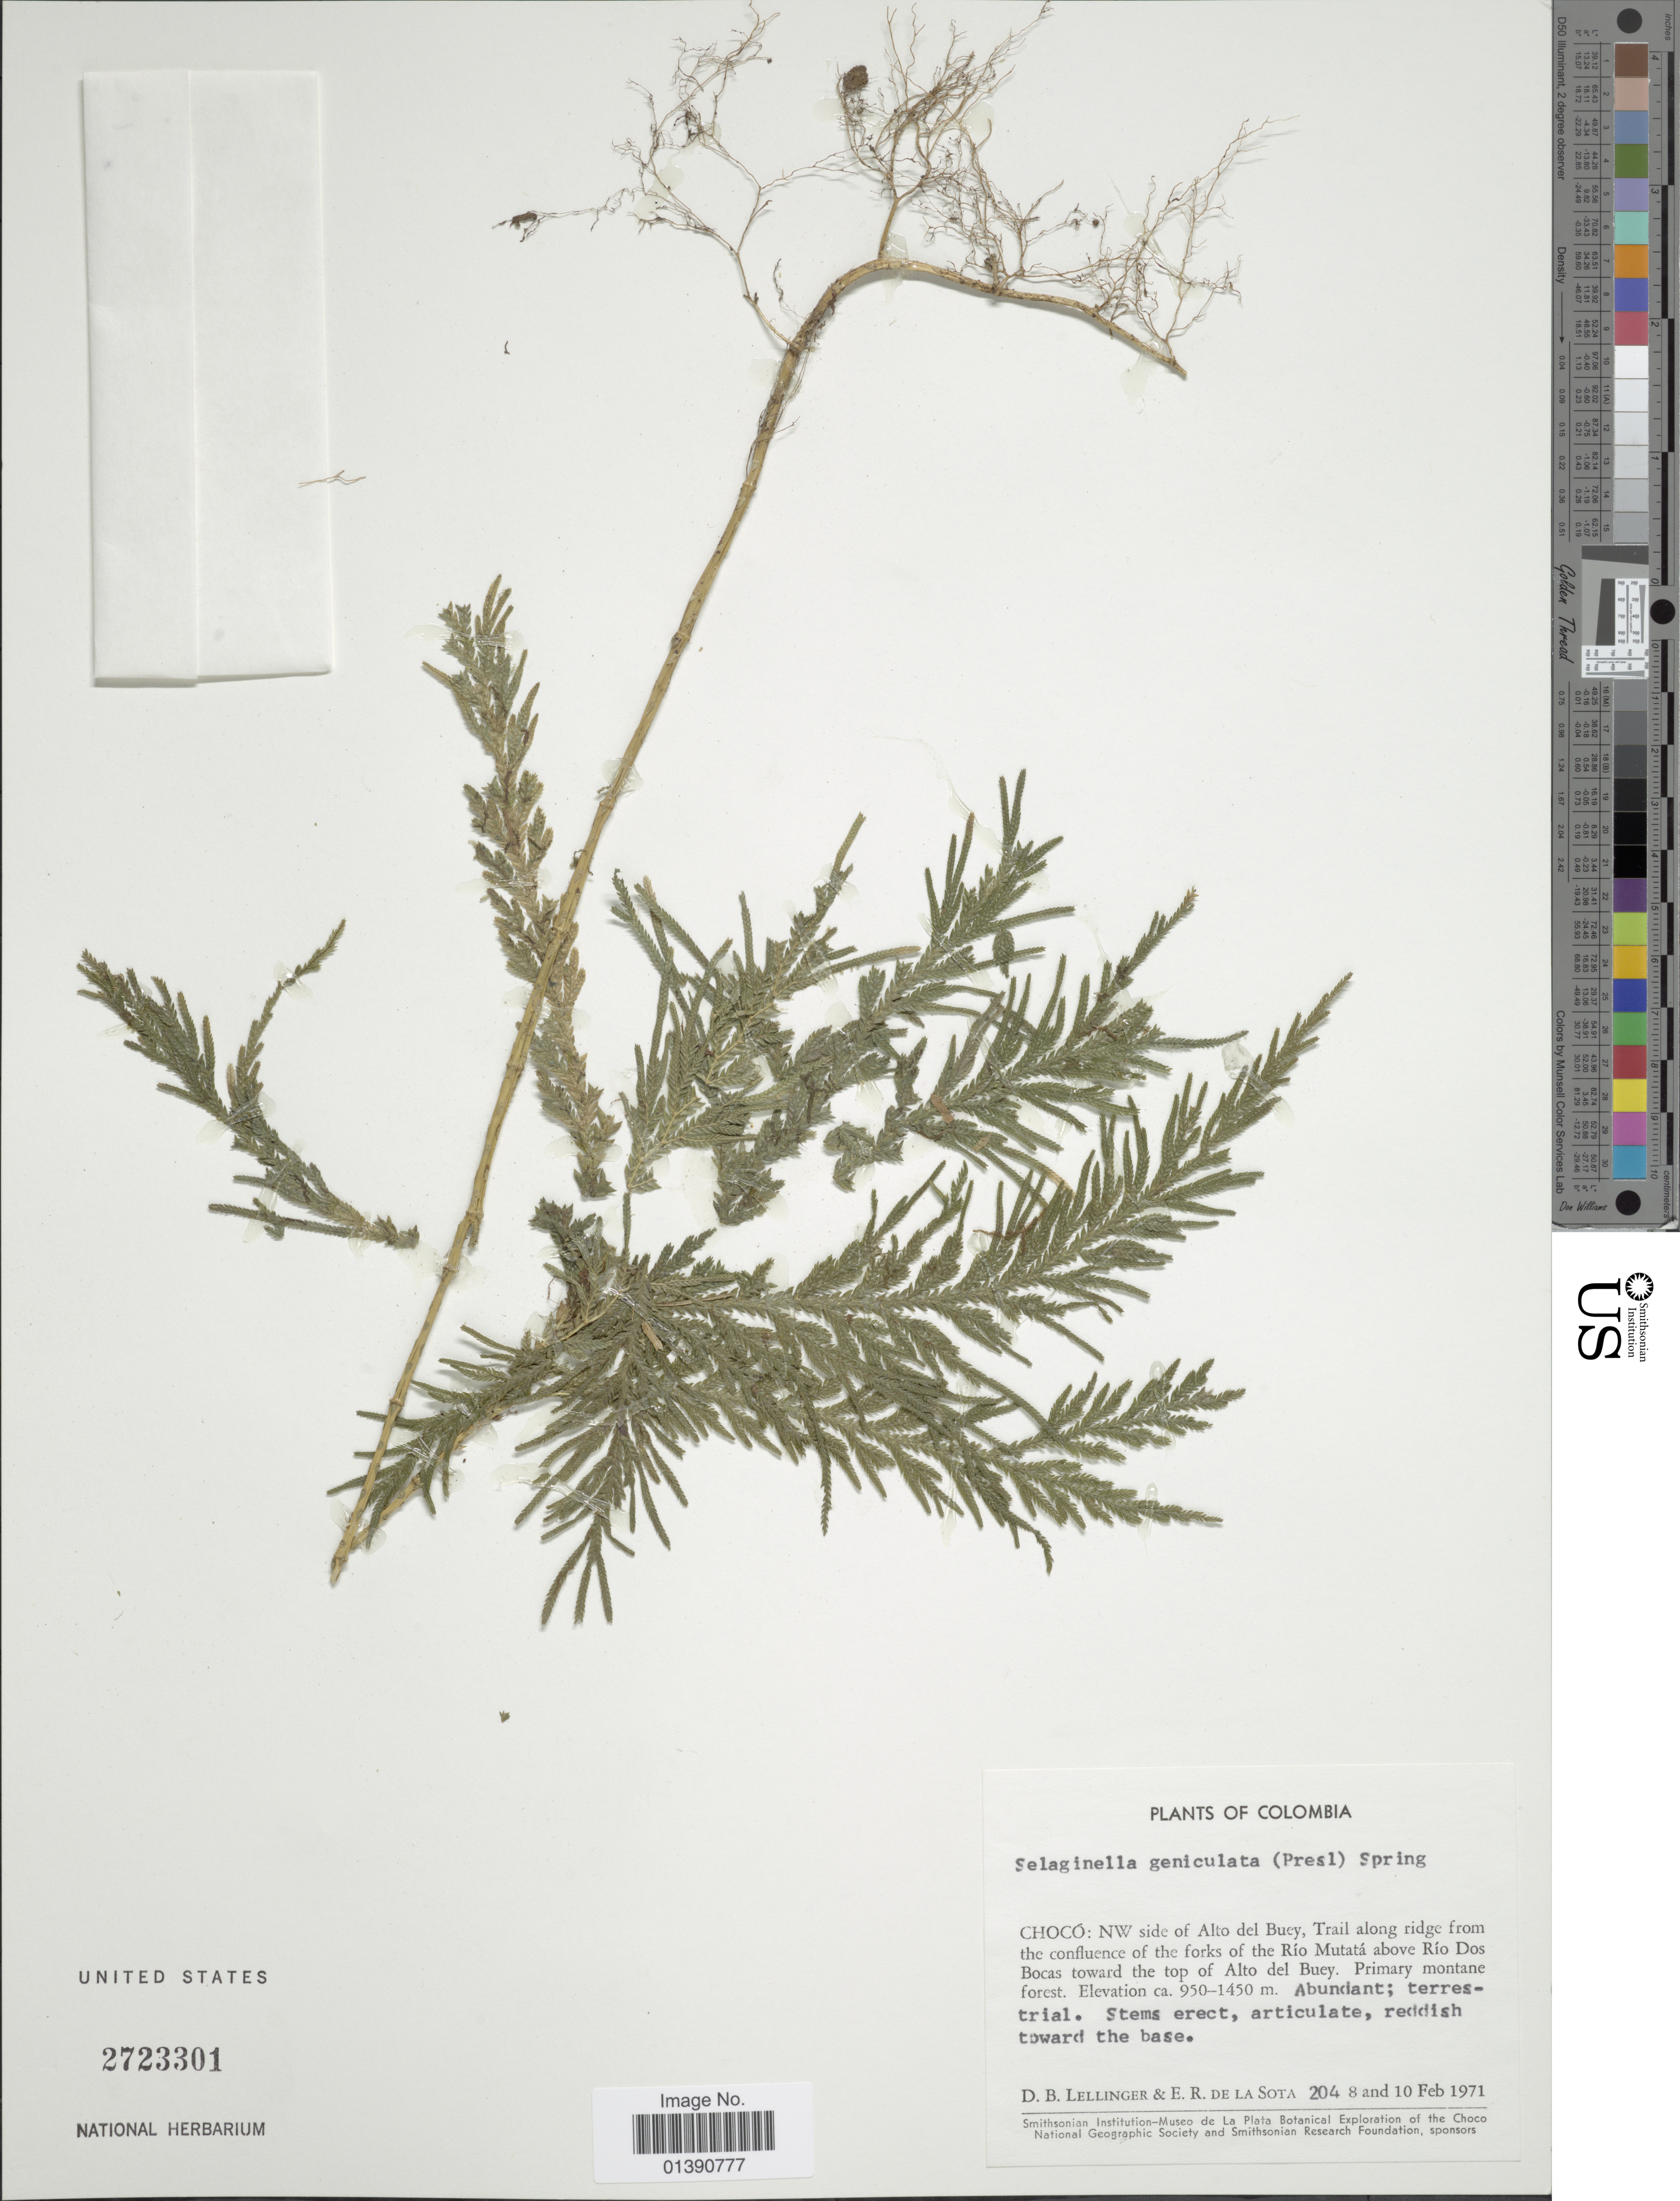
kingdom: Plantae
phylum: Tracheophyta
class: Lycopodiopsida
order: Selaginellales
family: Selaginellaceae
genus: Selaginella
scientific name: Selaginella geniculata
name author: (C. Presl) Spring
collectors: D. B. Lellinger & E. R. de la Sota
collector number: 204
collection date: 1971-02-08/1971-02-10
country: Colombia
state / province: Chocó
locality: NW side of Alto del Buey, Trail along ridge from the confluence of the forks of the Río Mutatá above Río Dos Bocas toward the top of Alto del Buey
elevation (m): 950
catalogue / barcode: US 2723301